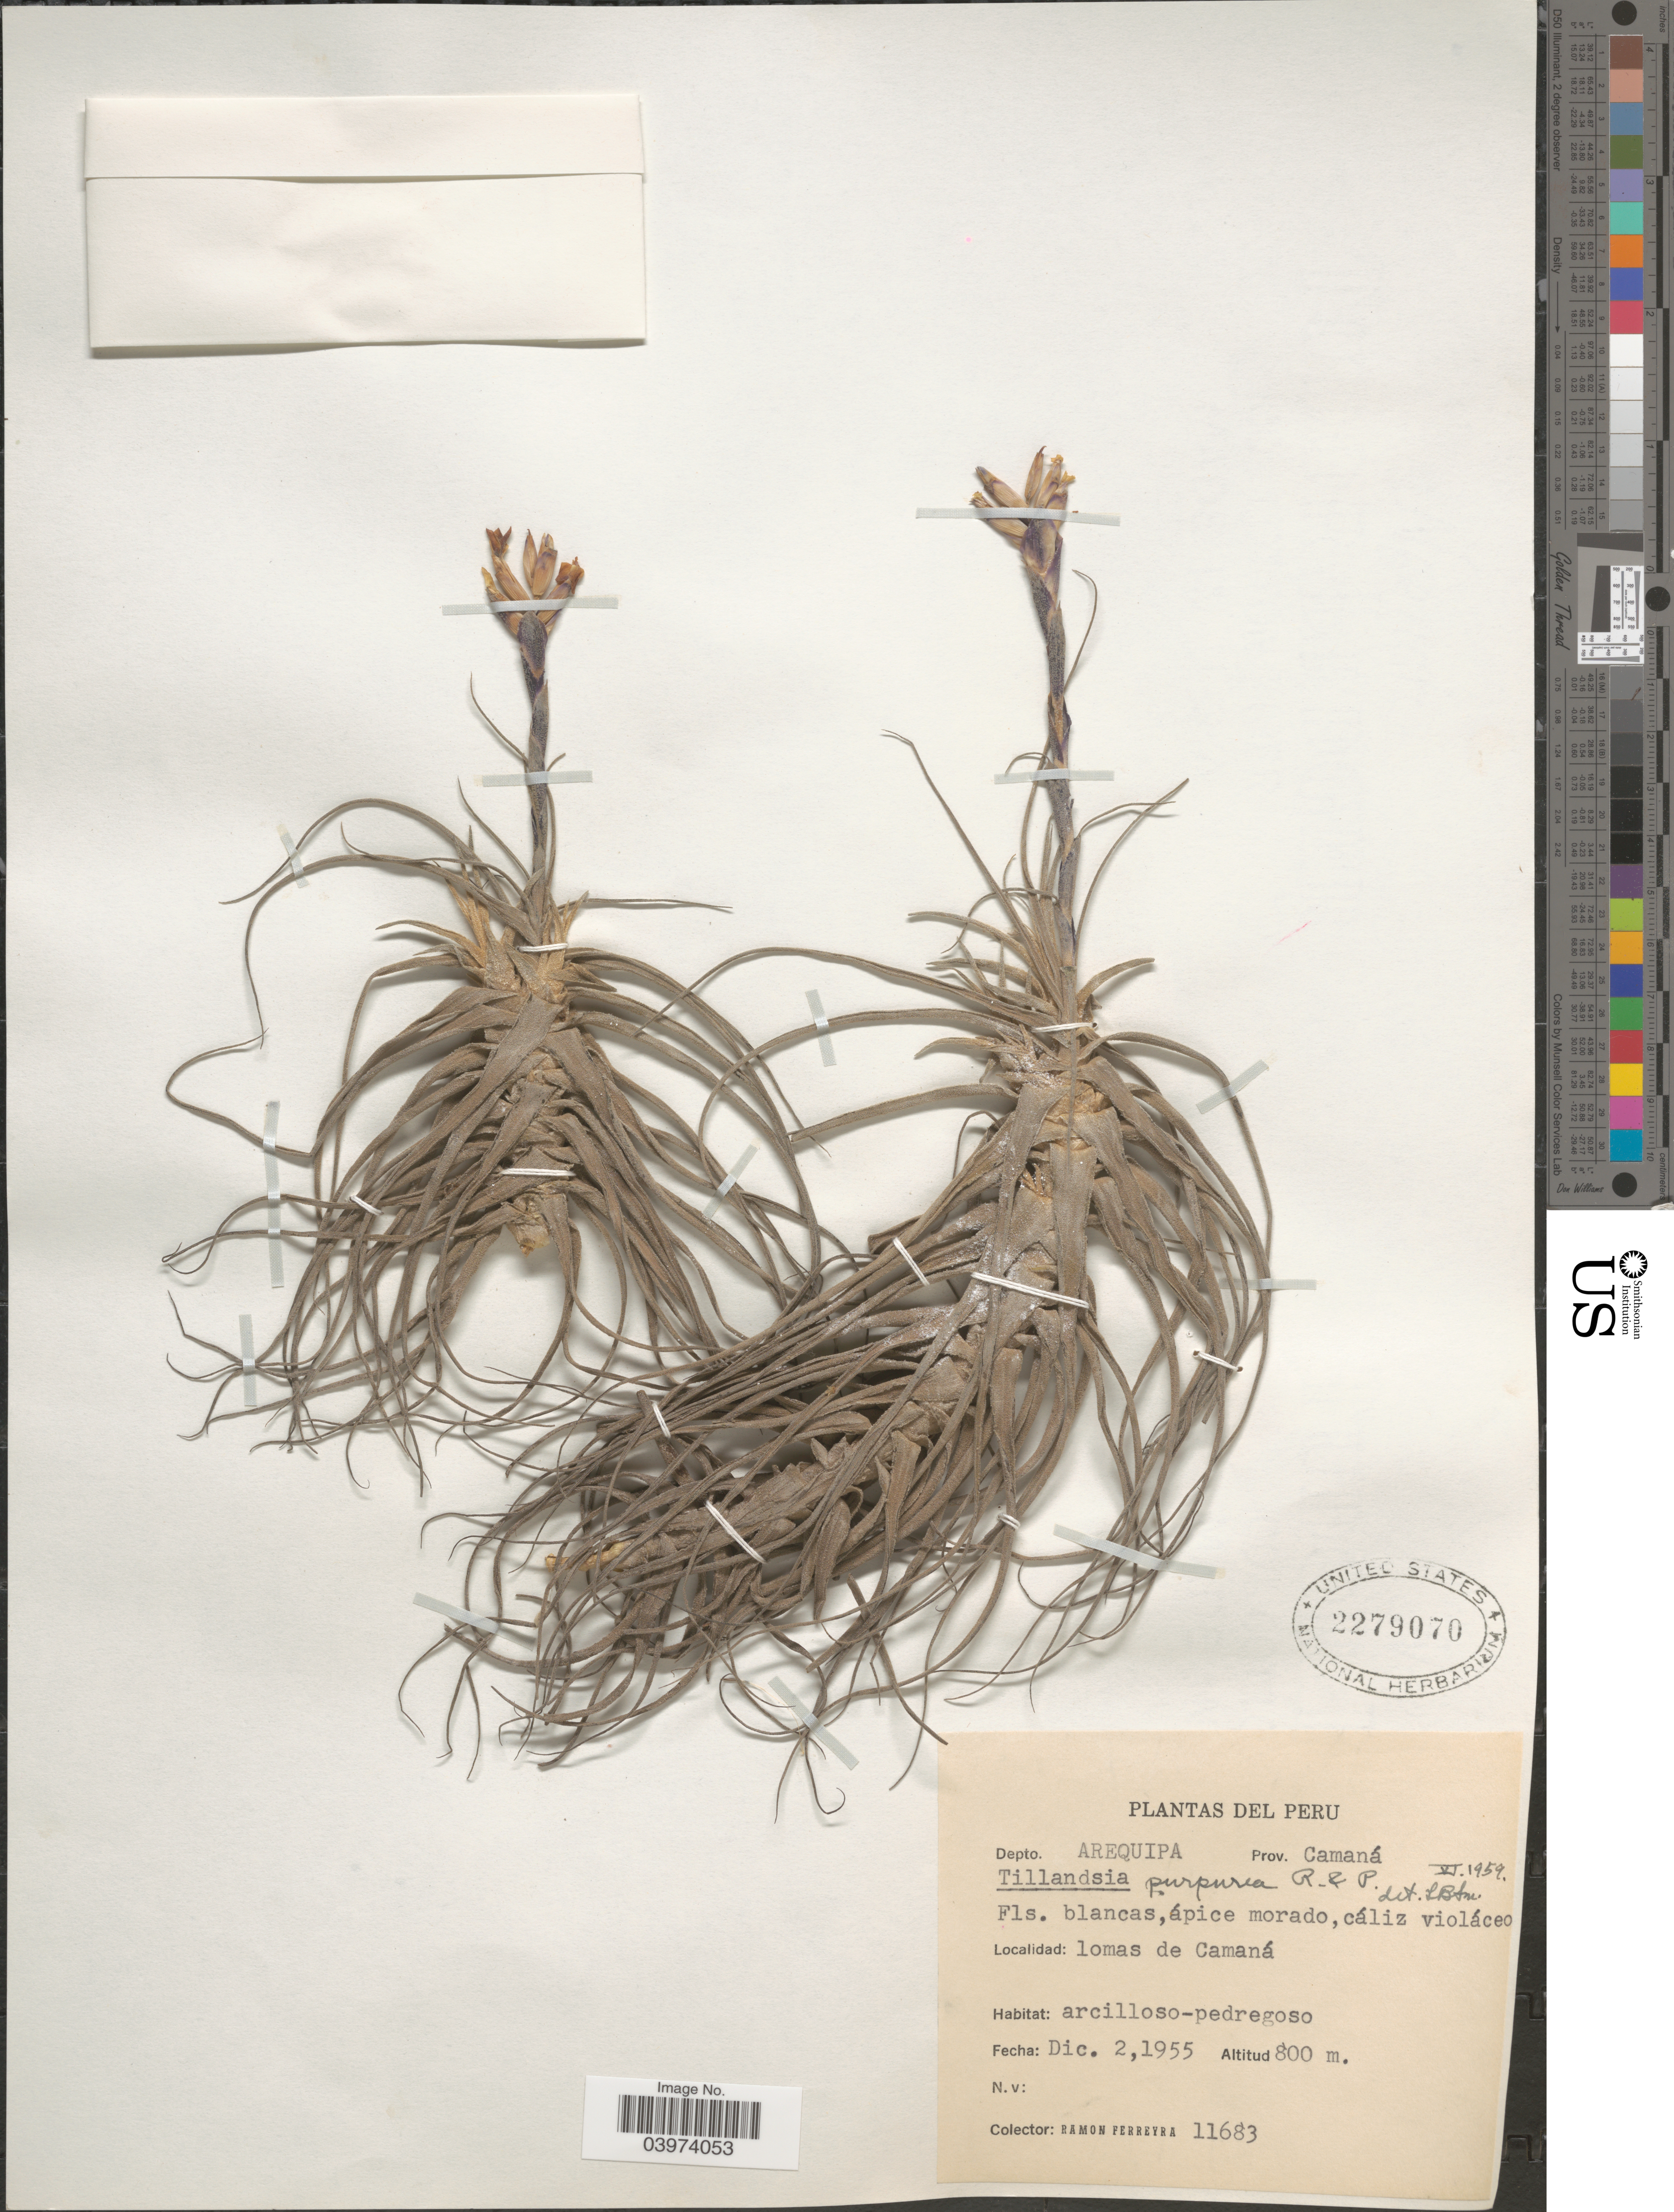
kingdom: Plantae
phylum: Tracheophyta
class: Liliopsida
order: Poales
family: Bromeliaceae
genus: Tillandsia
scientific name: Tillandsia purpurea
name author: Ruiz & Pav.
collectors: R. A. Ferreyra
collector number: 11683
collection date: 1955-12-02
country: Peru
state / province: Arequipa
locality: Depto. Arequipa. Prov. Islay. Lomas de Camaná.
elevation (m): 800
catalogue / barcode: US 2279070